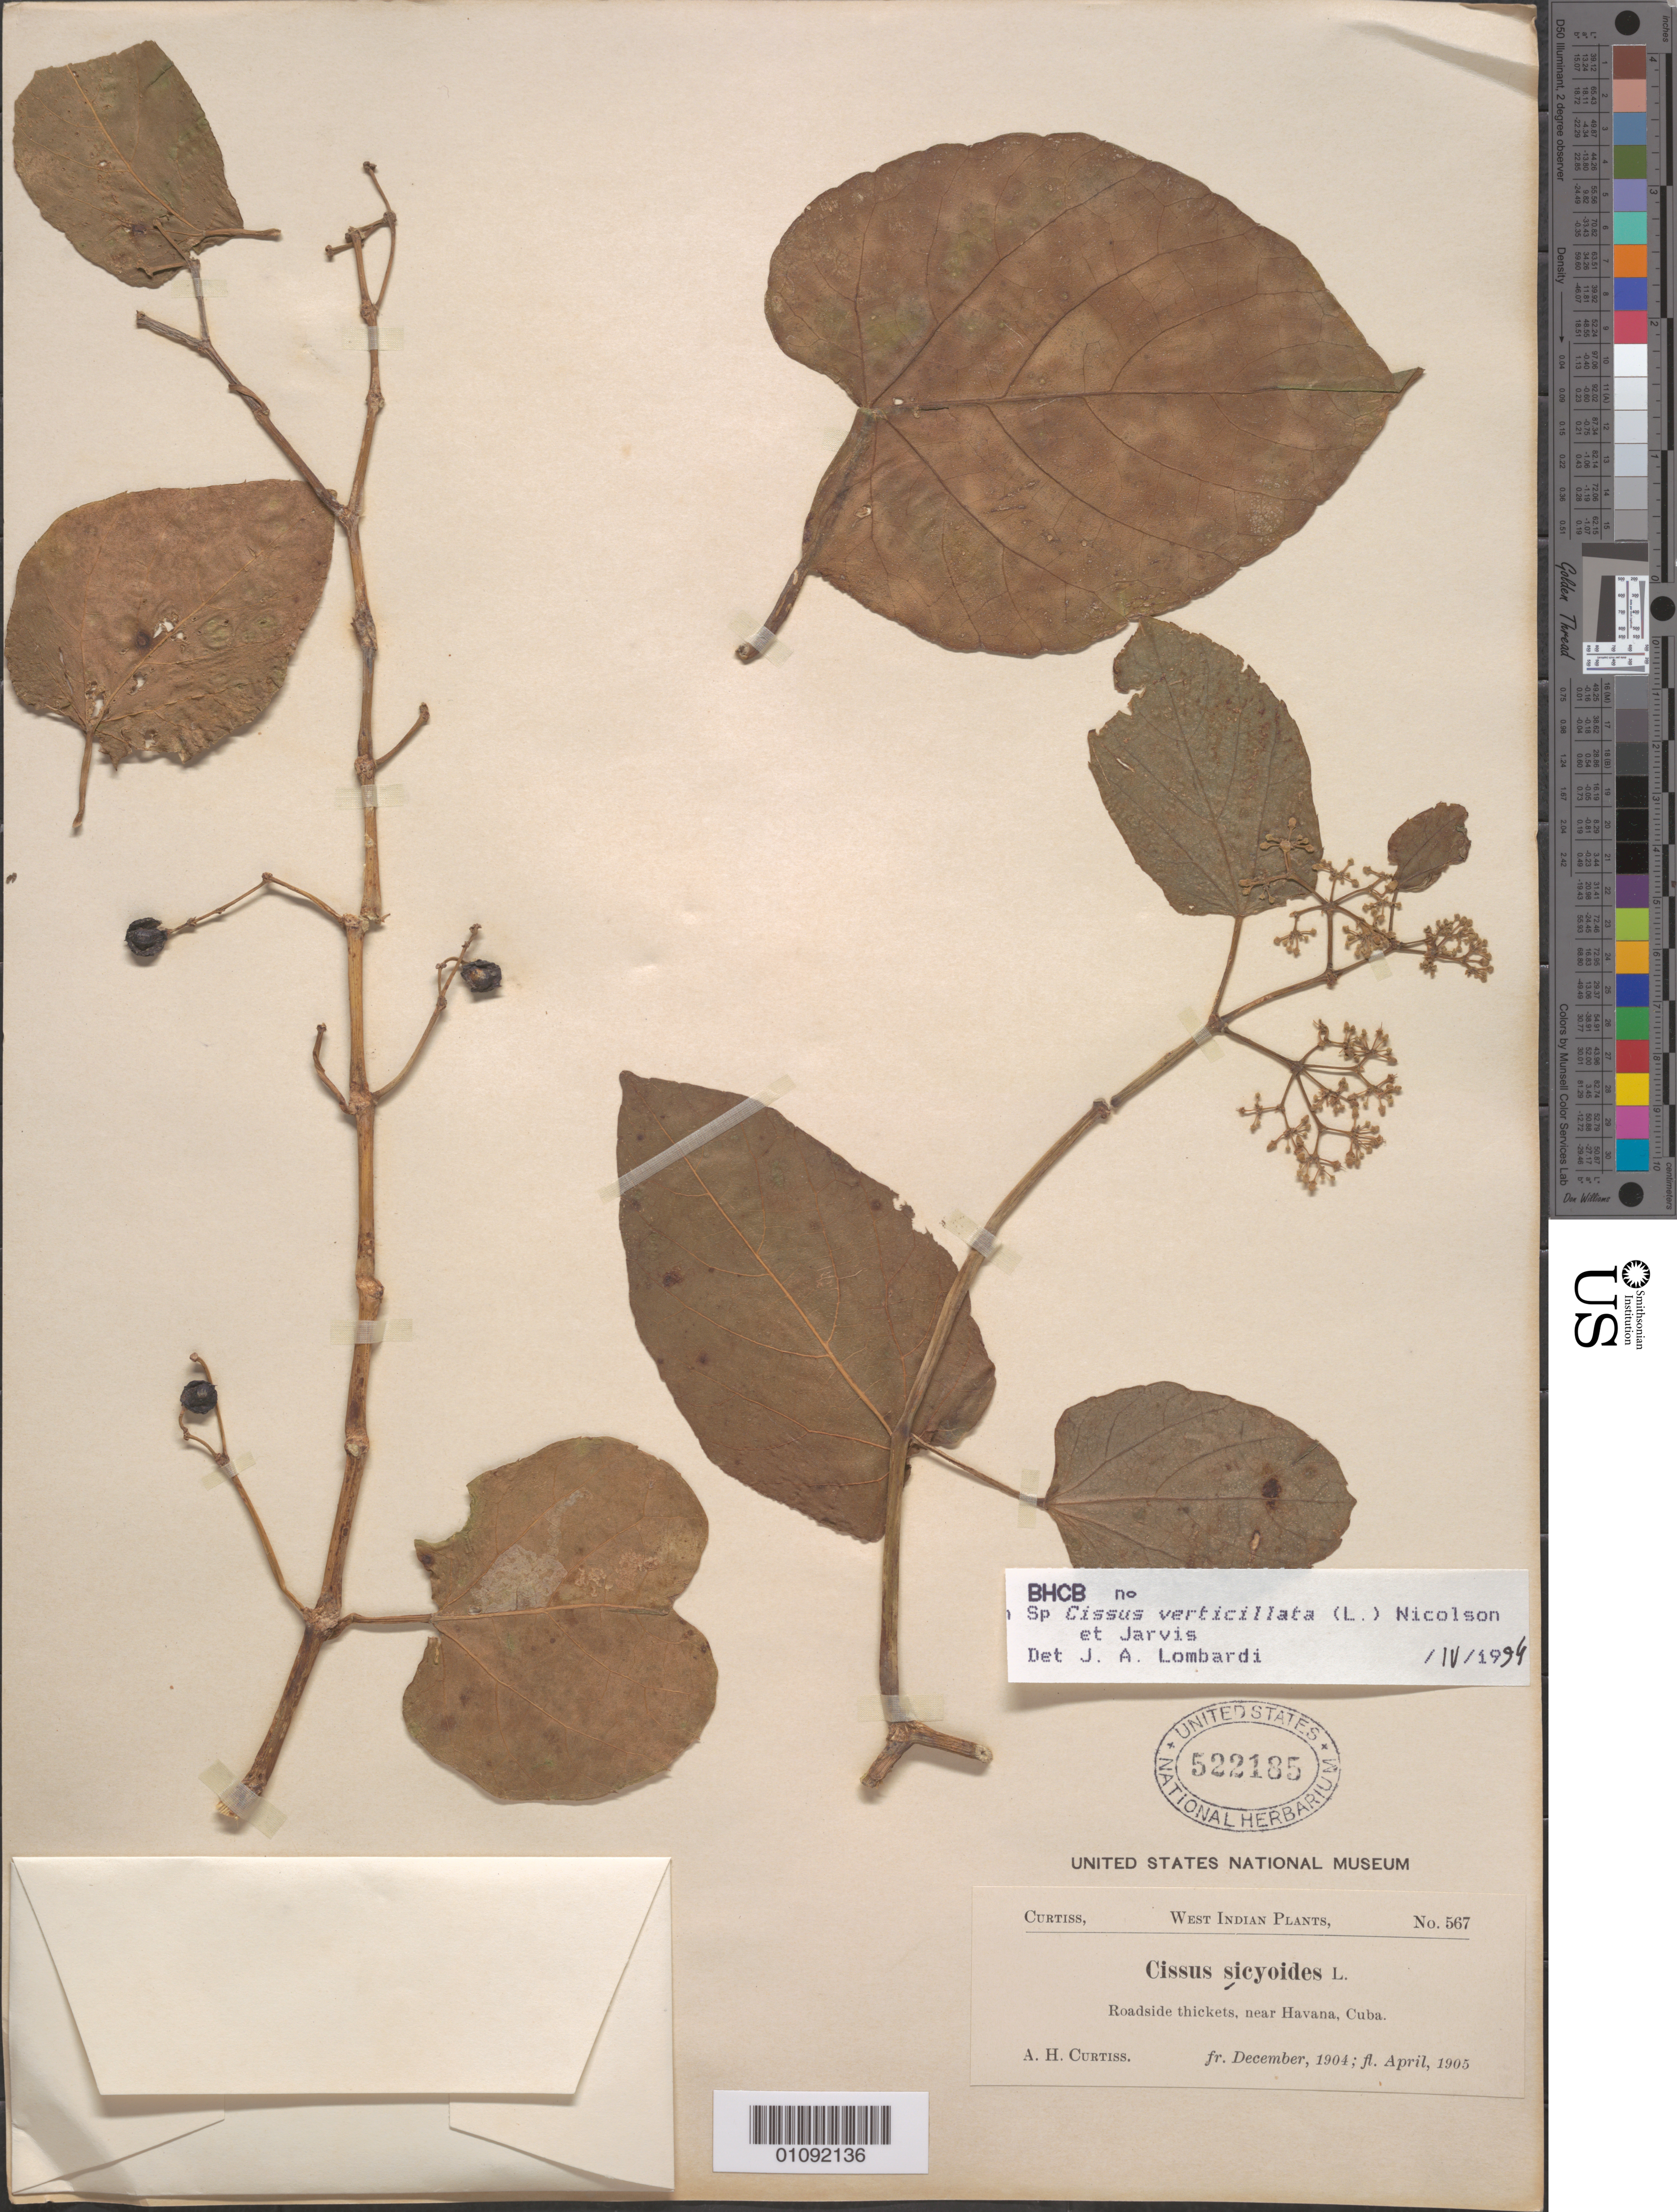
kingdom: Plantae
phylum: Tracheophyta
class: Magnoliopsida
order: Vitales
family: Vitaceae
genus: Cissus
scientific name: Cissus verticillata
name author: (L.) Nicolson & C.E. Jarvis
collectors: A. H. Curtiss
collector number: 567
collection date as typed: Dec 1904 and Apr 1905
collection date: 1904-12,1905-04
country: Cuba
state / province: La Habana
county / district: Municipio Boyeros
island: Cuba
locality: Near Havana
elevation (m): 97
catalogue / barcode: US 522185